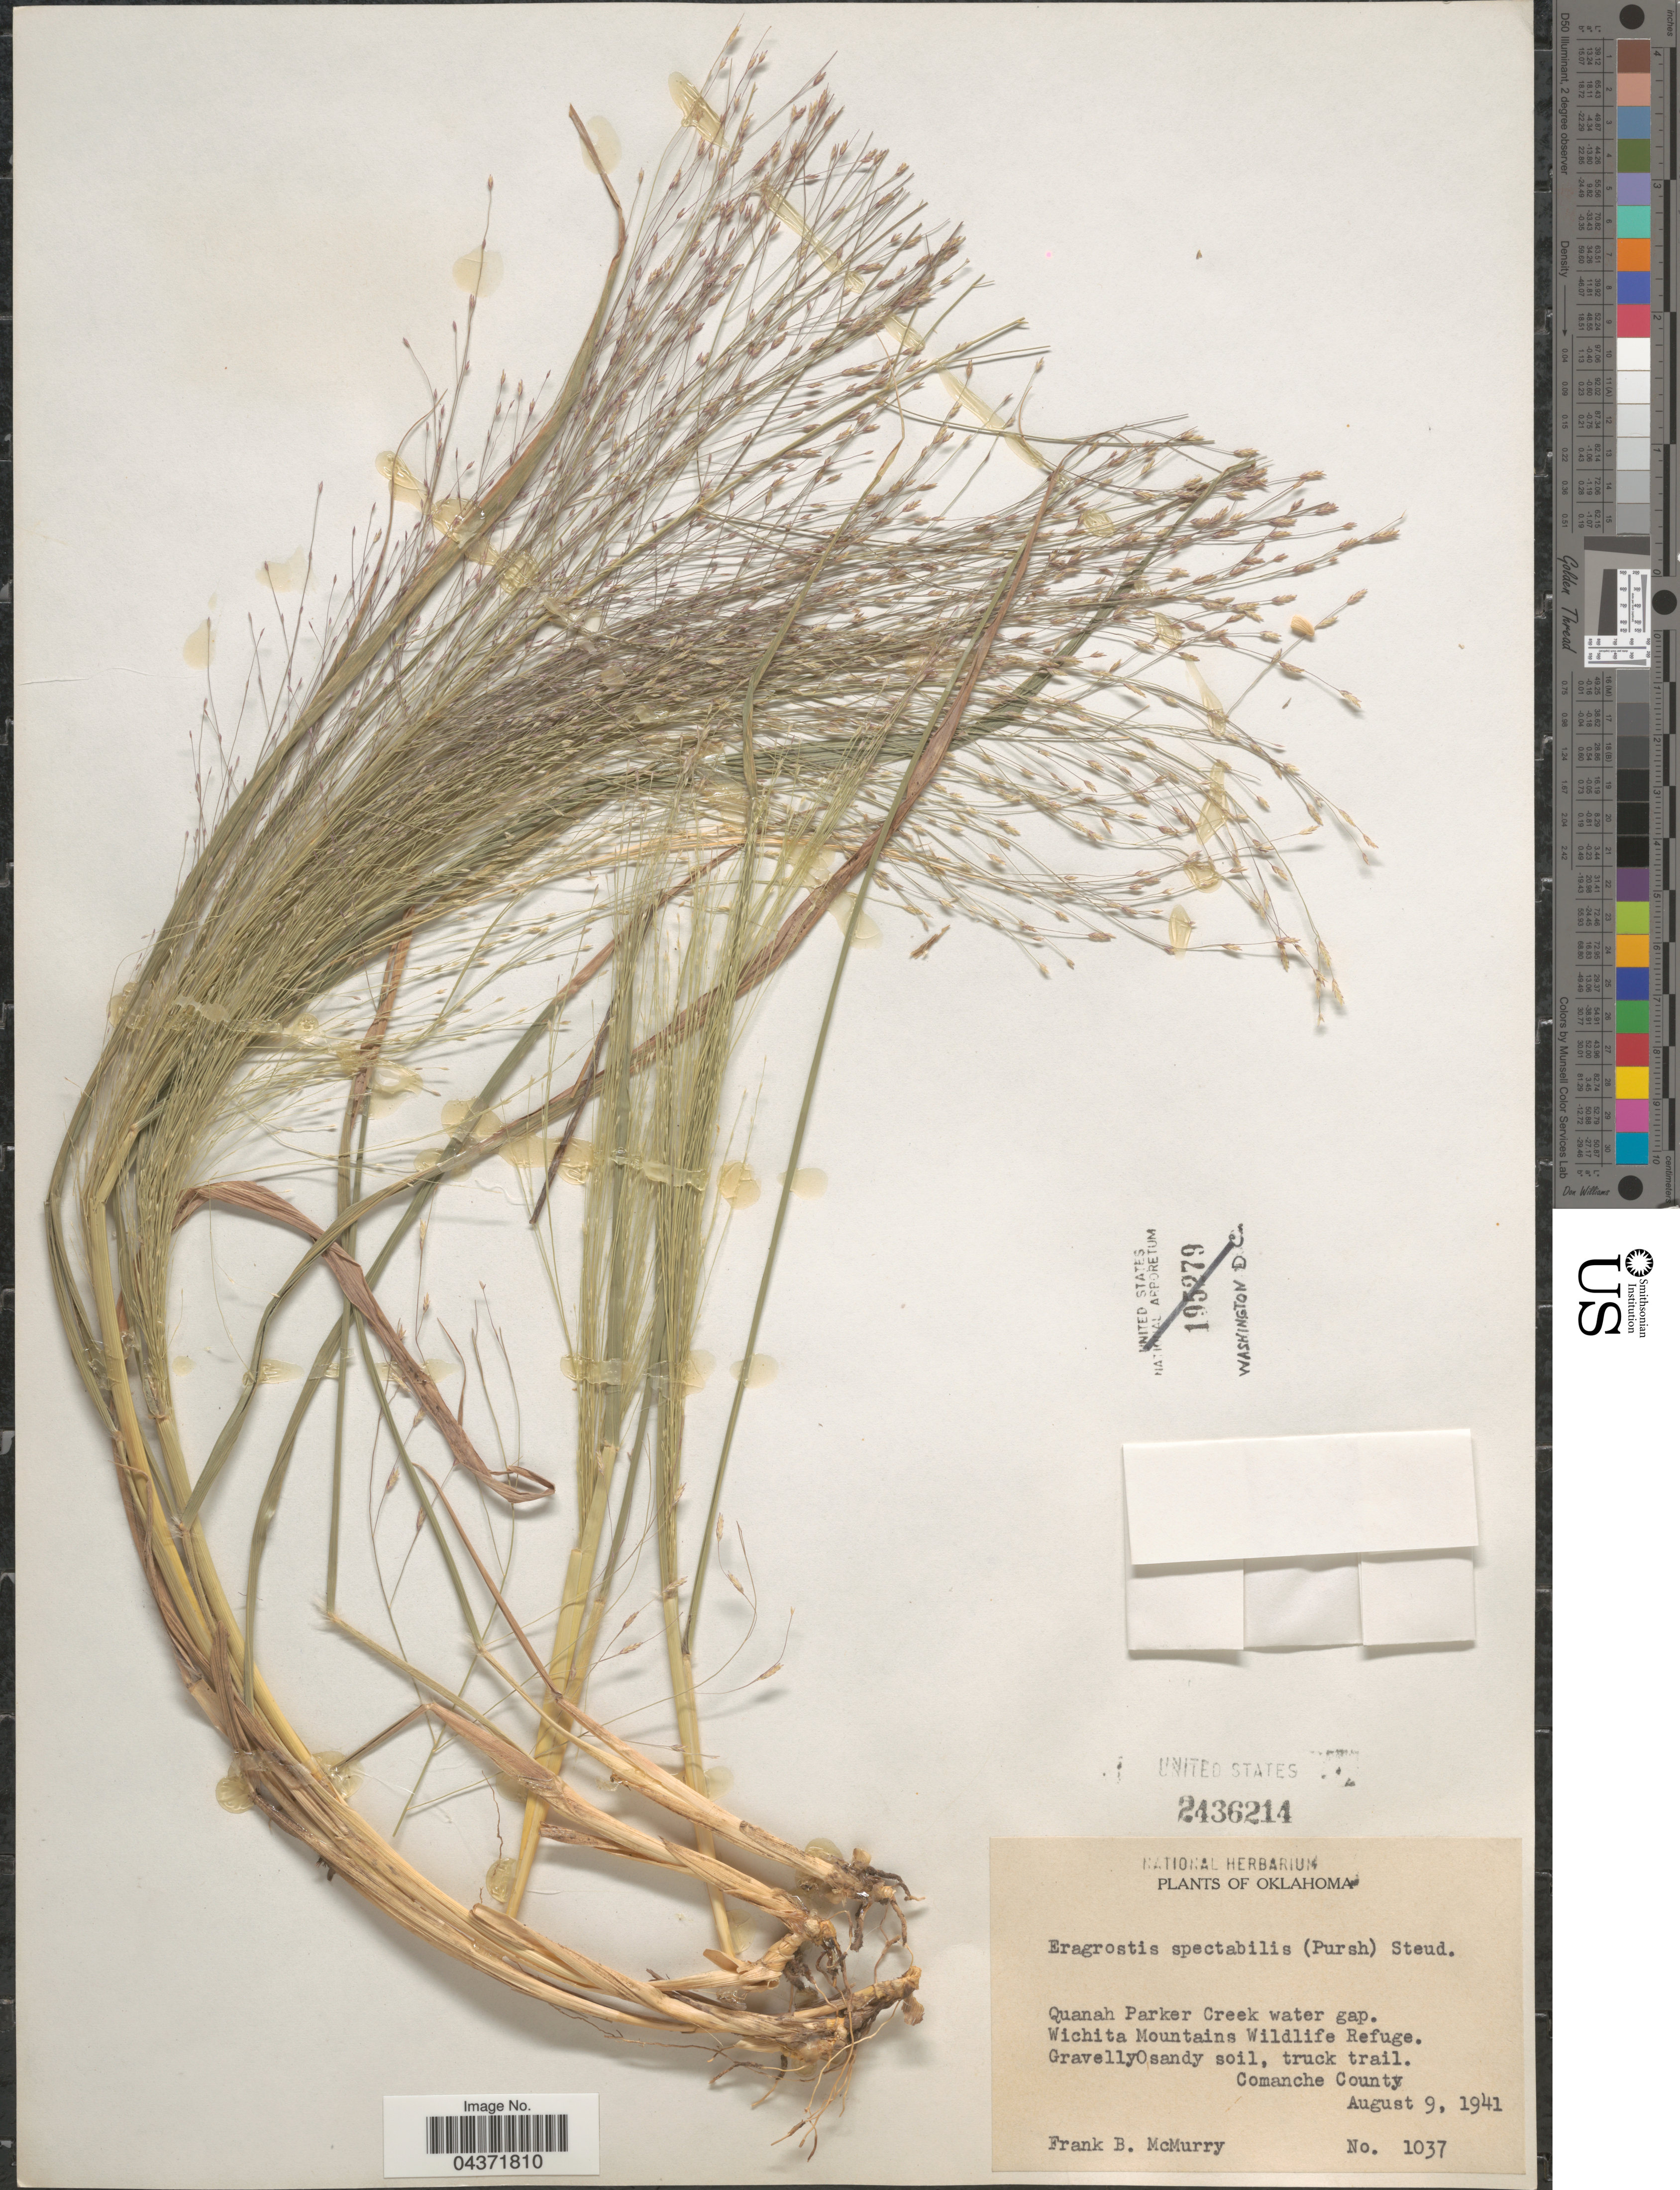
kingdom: Plantae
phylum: Tracheophyta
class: Liliopsida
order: Poales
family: Poaceae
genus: Eragrostis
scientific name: Eragrostis spectabilis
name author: (Pursh) Steud.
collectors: F. B. McMurry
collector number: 1037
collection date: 1941-08-09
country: United States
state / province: Oklahoma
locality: Quanah Parker Creek water gap. Wichita Mountains Wildlife Refuge. Truck trail. Comanche County.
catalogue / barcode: US 2436214